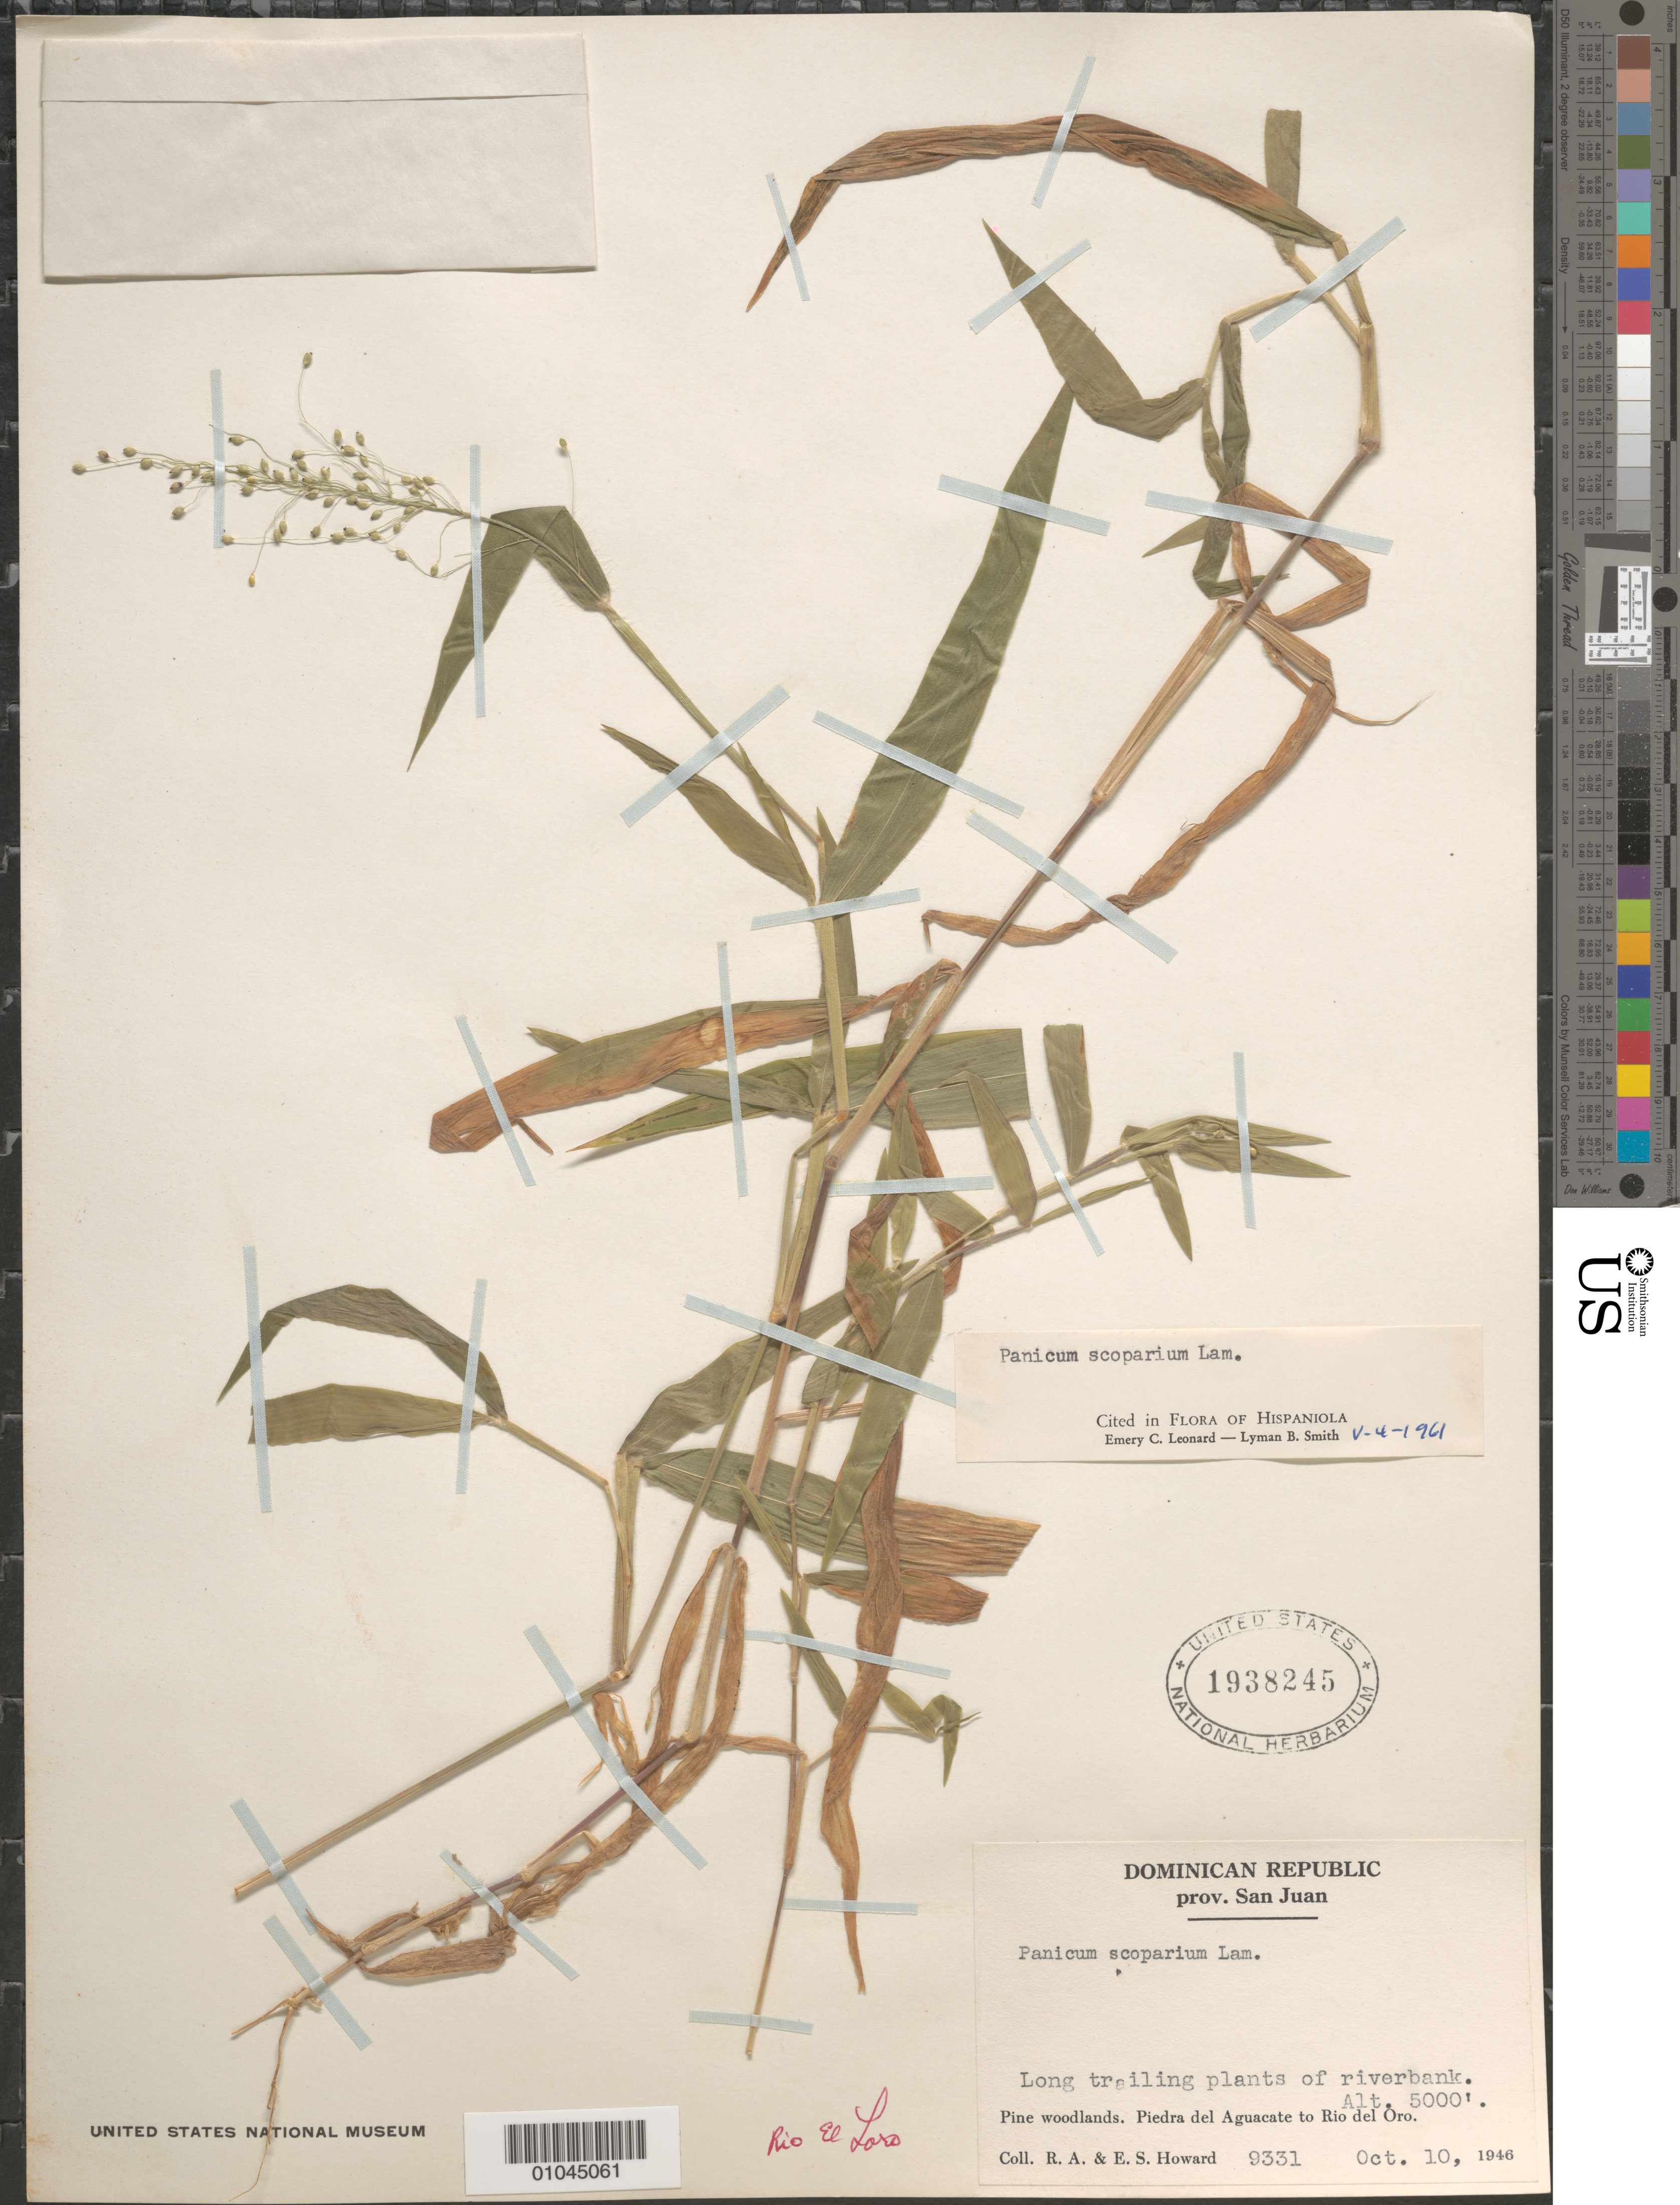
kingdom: Plantae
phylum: Tracheophyta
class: Liliopsida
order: Poales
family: Poaceae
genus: Panicum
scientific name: Panicum scoparium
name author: Lam.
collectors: E. S. Howard & R. A. Howard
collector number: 9331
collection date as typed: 10 Oct 1946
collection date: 1946-10-10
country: Dominican Republic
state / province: San Juan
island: Hispaniola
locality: Piedra del Aguacate to Rio del Oro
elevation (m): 1524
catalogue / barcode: US 1938245